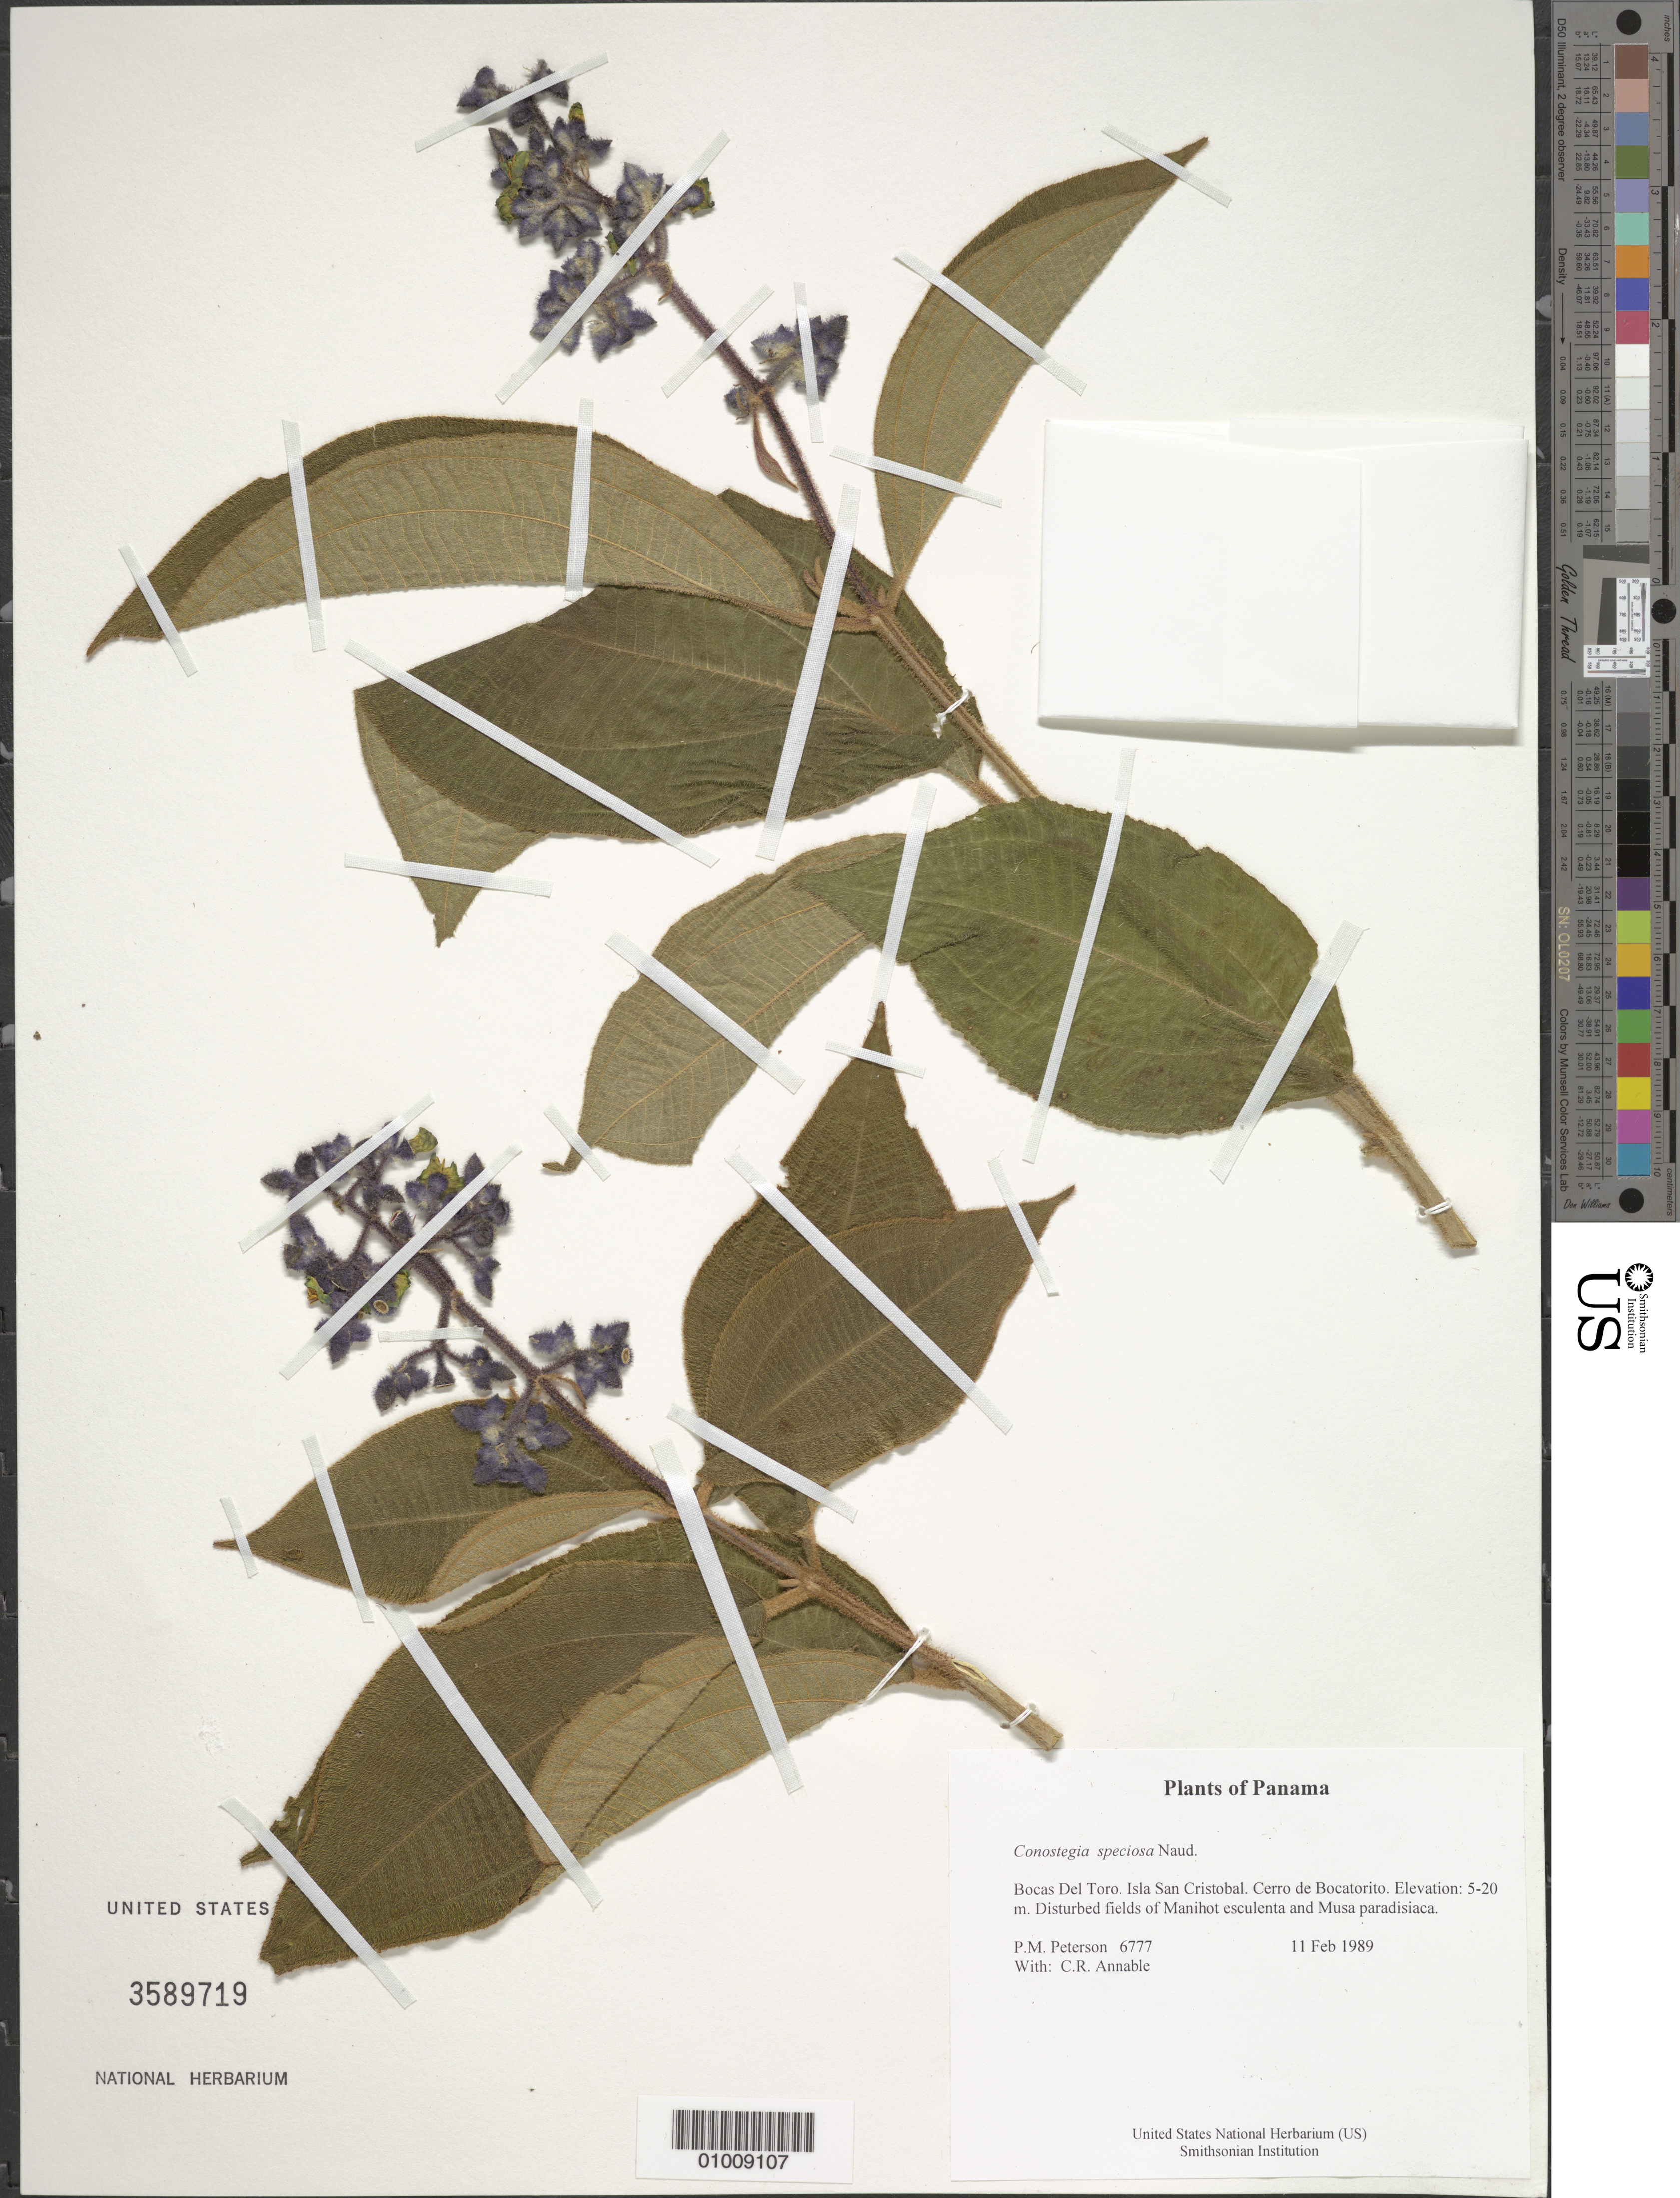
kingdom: Plantae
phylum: Tracheophyta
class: Magnoliopsida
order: Myrtales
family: Melastomataceae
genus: Conostegia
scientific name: Conostegia speciosa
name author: Naudin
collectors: P. M. Peterson & C. R. Annable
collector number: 06777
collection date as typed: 11 Feb 1989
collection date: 1989-02-11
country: Panama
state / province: Bocas del Toro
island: San Cristobal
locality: Cerro de Bocatorito.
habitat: Disturbed fields of Manihot esculenta and Musa paradisiaca.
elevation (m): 5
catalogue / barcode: US 3589719